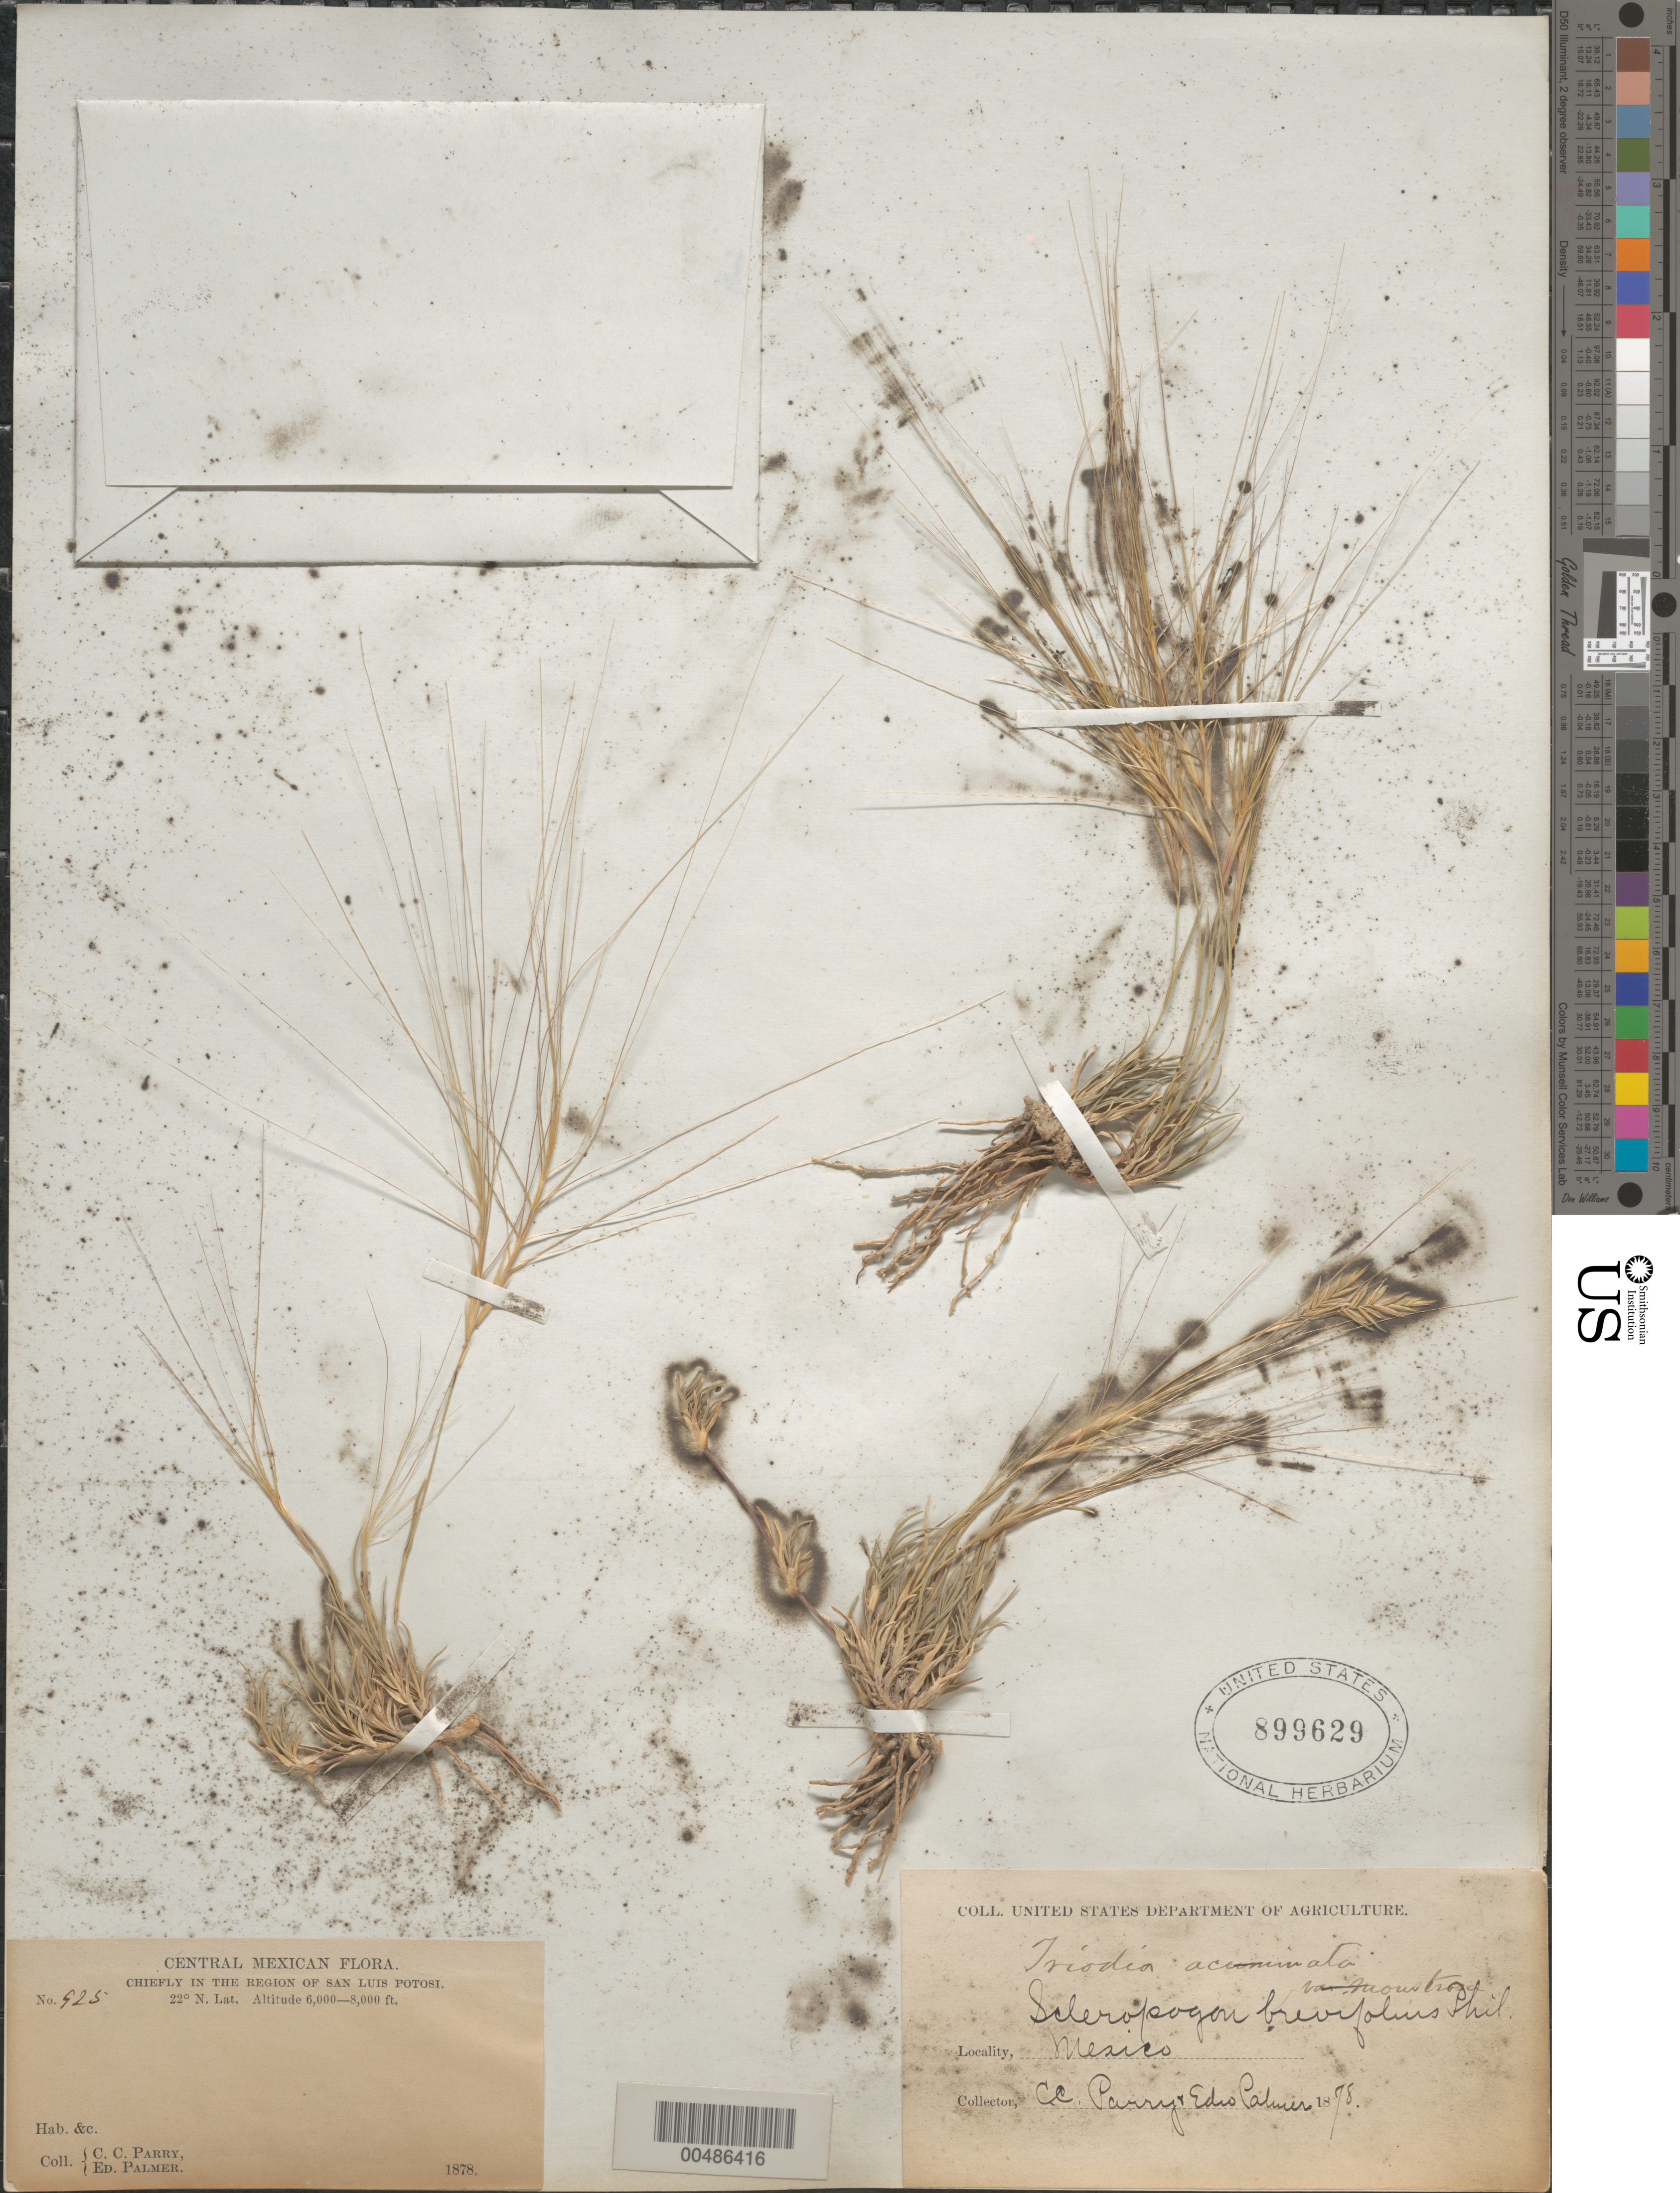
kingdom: Plantae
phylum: Tracheophyta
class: Liliopsida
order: Poales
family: Poaceae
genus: Scleropogon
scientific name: Scleropogon brevifolius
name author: Phil.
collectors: E. Palmer & C. C. Parry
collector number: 925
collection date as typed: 1878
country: Mexico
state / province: San Luis Potosi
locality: Region of San Luis Potosi (lat/long recorded as: lat=22:0:0:N long=:::W)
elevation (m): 1829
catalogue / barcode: US 899629